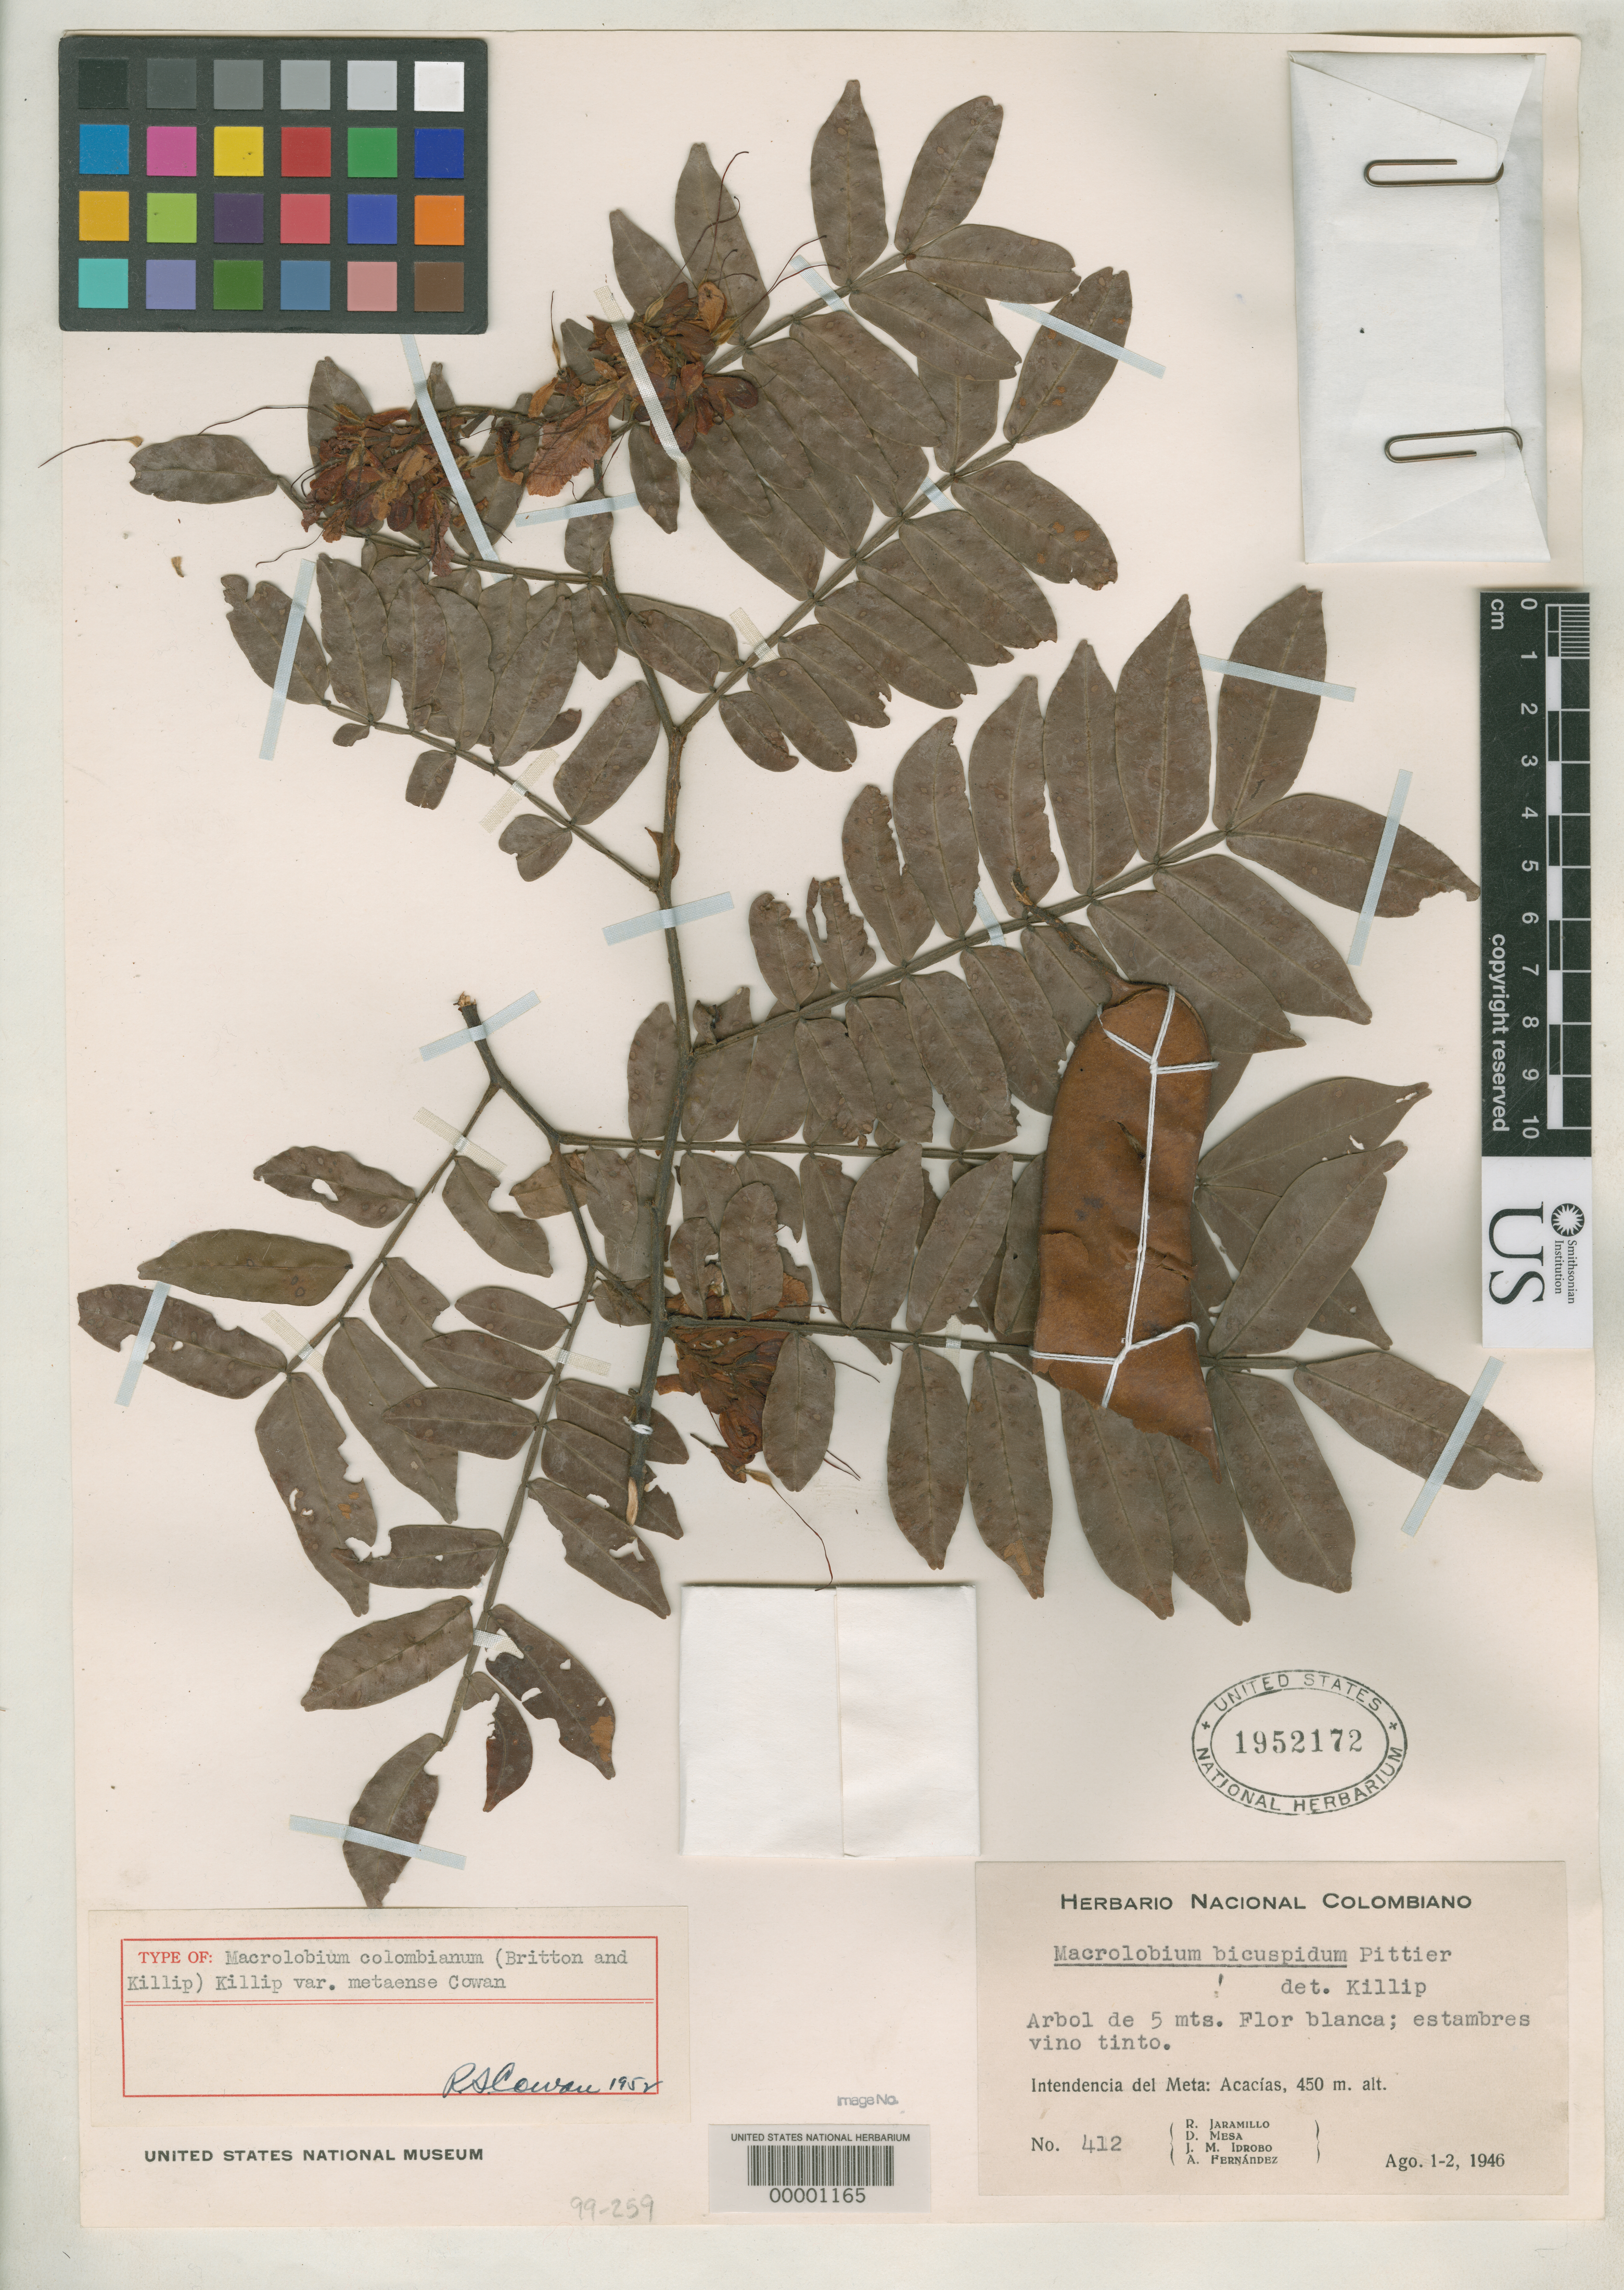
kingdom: Plantae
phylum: Tracheophyta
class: Magnoliopsida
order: Fabales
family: Fabaceae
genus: Macrolobium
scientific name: Macrolobium colombianum var. metaense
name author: R.S. Cowan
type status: Holotype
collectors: R. Jaramillo M., D. Mesa, J. M. Idrobo & Á. Fernández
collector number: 412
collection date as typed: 01 Aug 1946 to 02 Aug 1946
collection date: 1946-08-01/1946-08-02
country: Colombia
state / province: Meta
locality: Acacias.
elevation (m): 450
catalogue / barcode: US 1952172